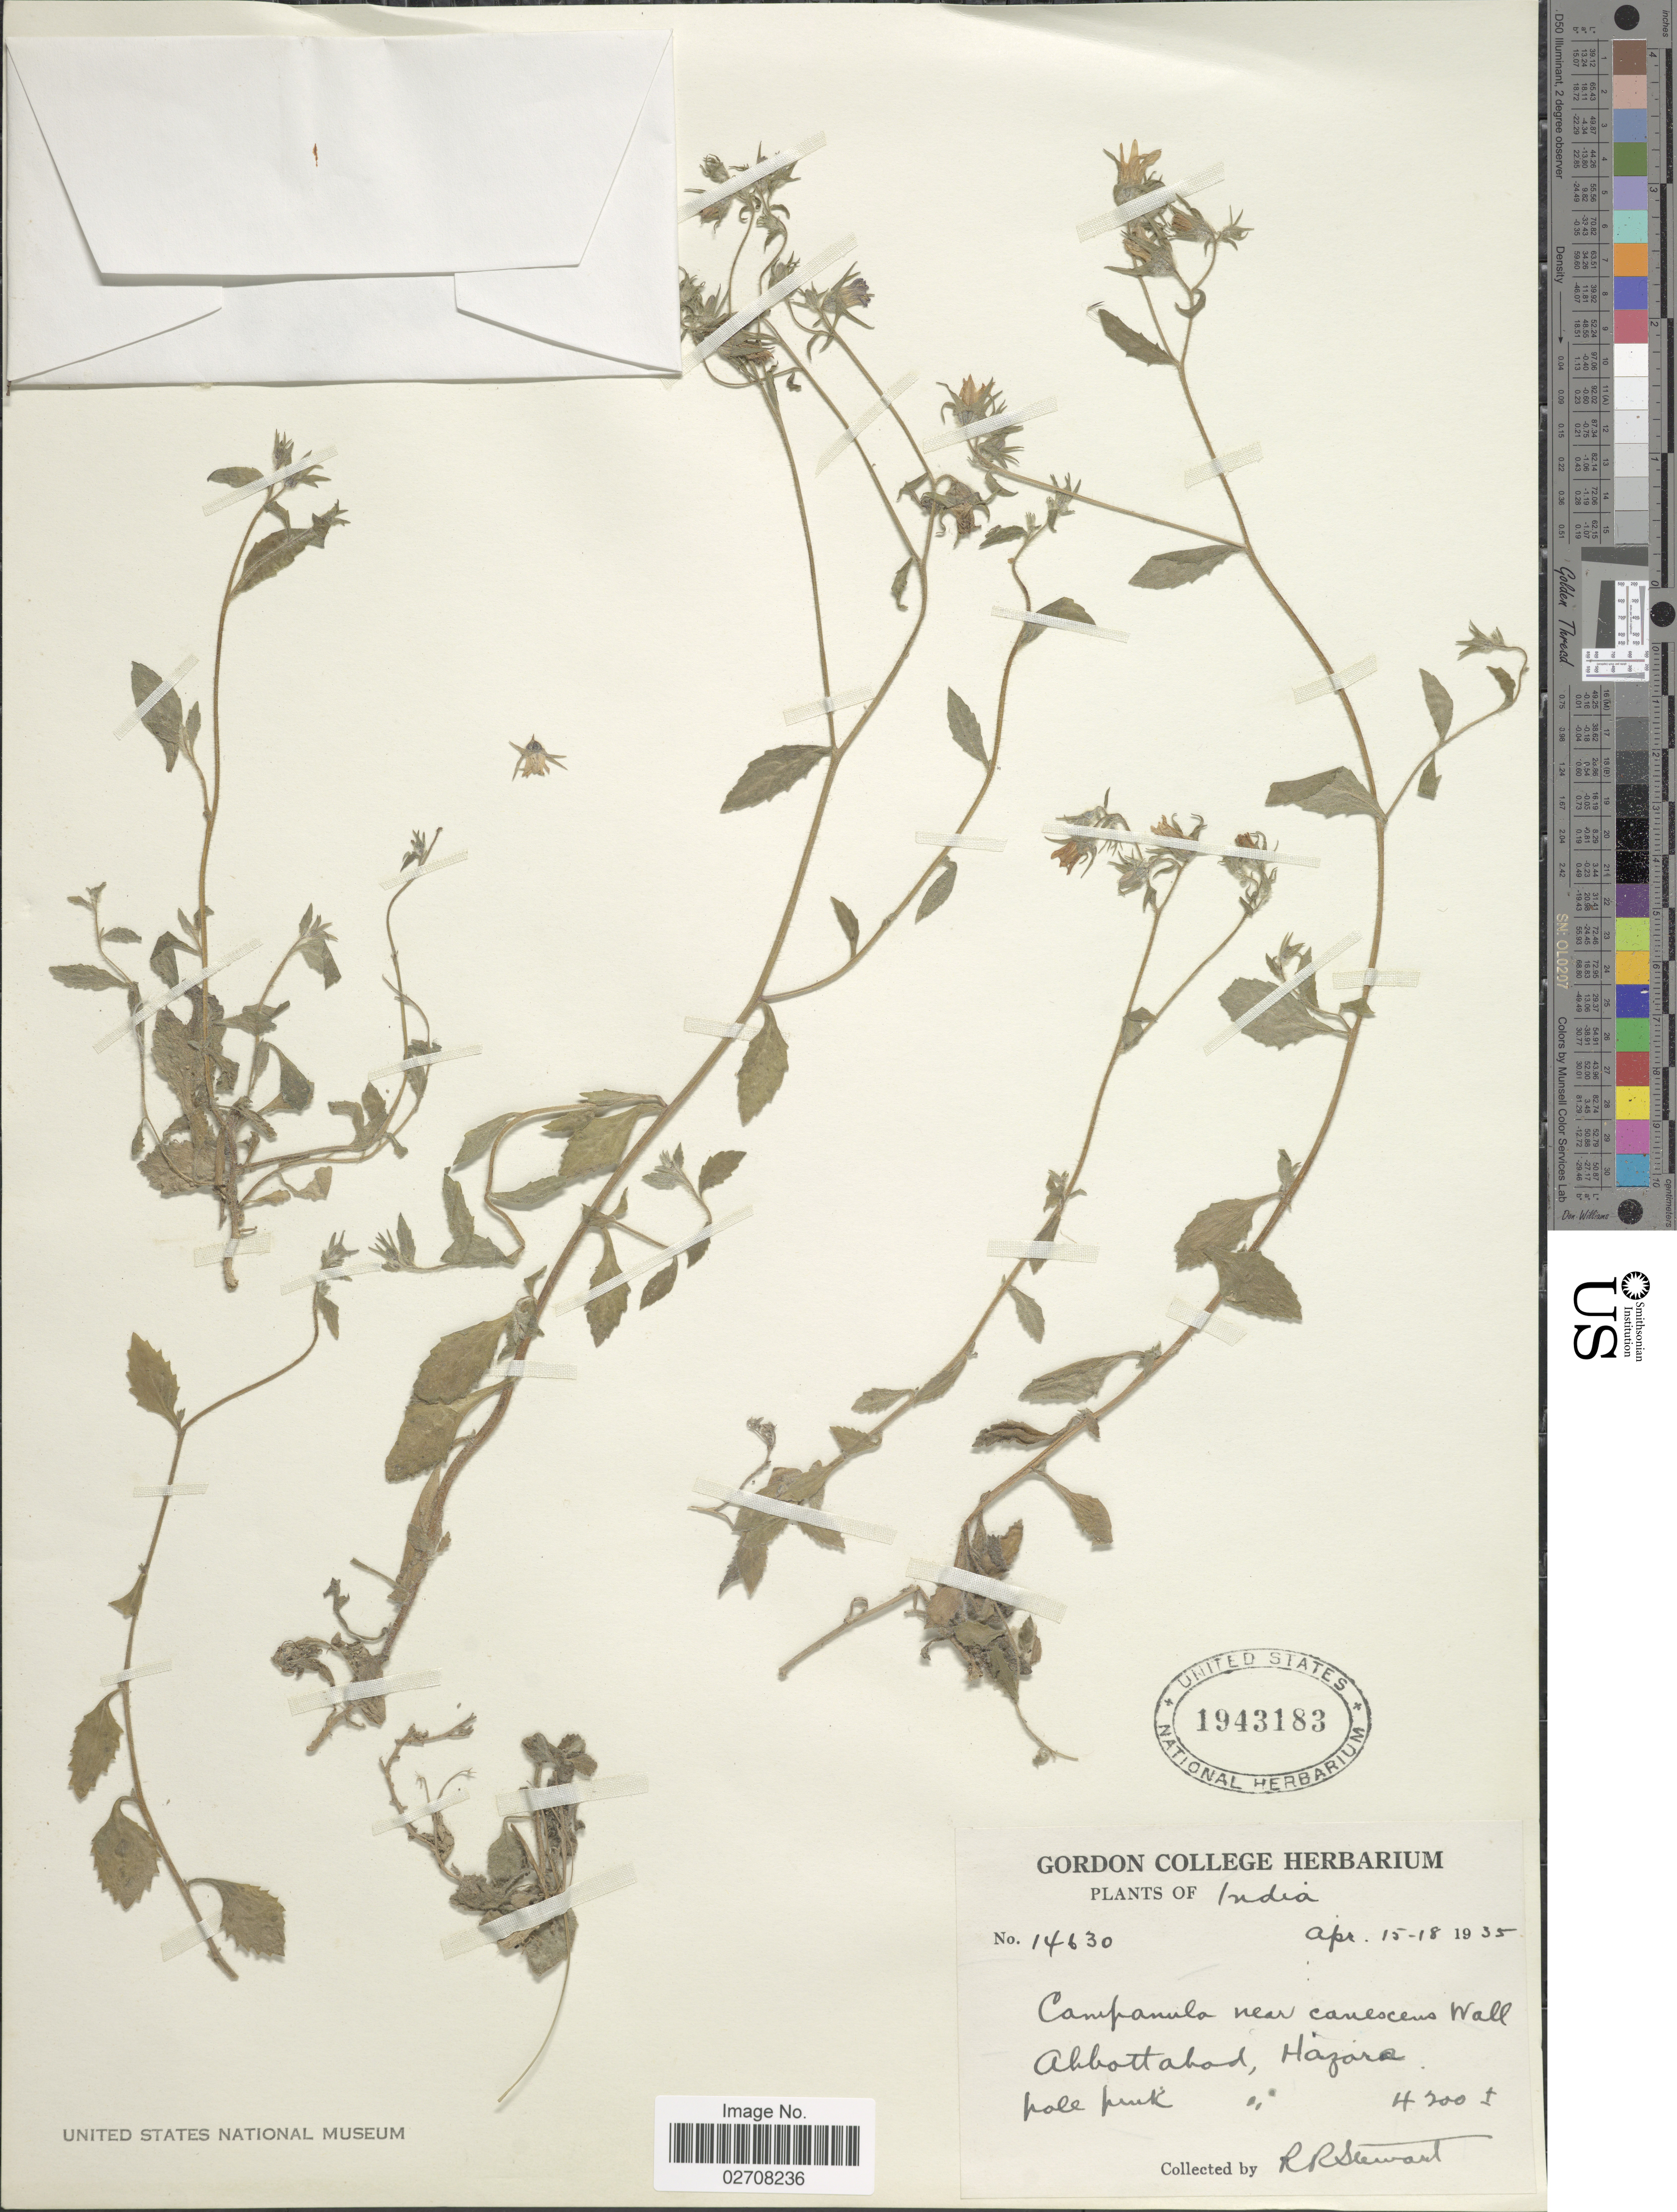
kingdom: Plantae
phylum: Tracheophyta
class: Magnoliopsida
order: Asterales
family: Campanulaceae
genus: Campanula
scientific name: Campanula canescens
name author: A. Roth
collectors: R. R. Stewart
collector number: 14630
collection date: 1935-04-15/1935-04-18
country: Pakistan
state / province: Khyber Pakhtunkhwa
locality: Abbottabad, Hazara. [British India]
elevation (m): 1280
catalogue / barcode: US 1943183